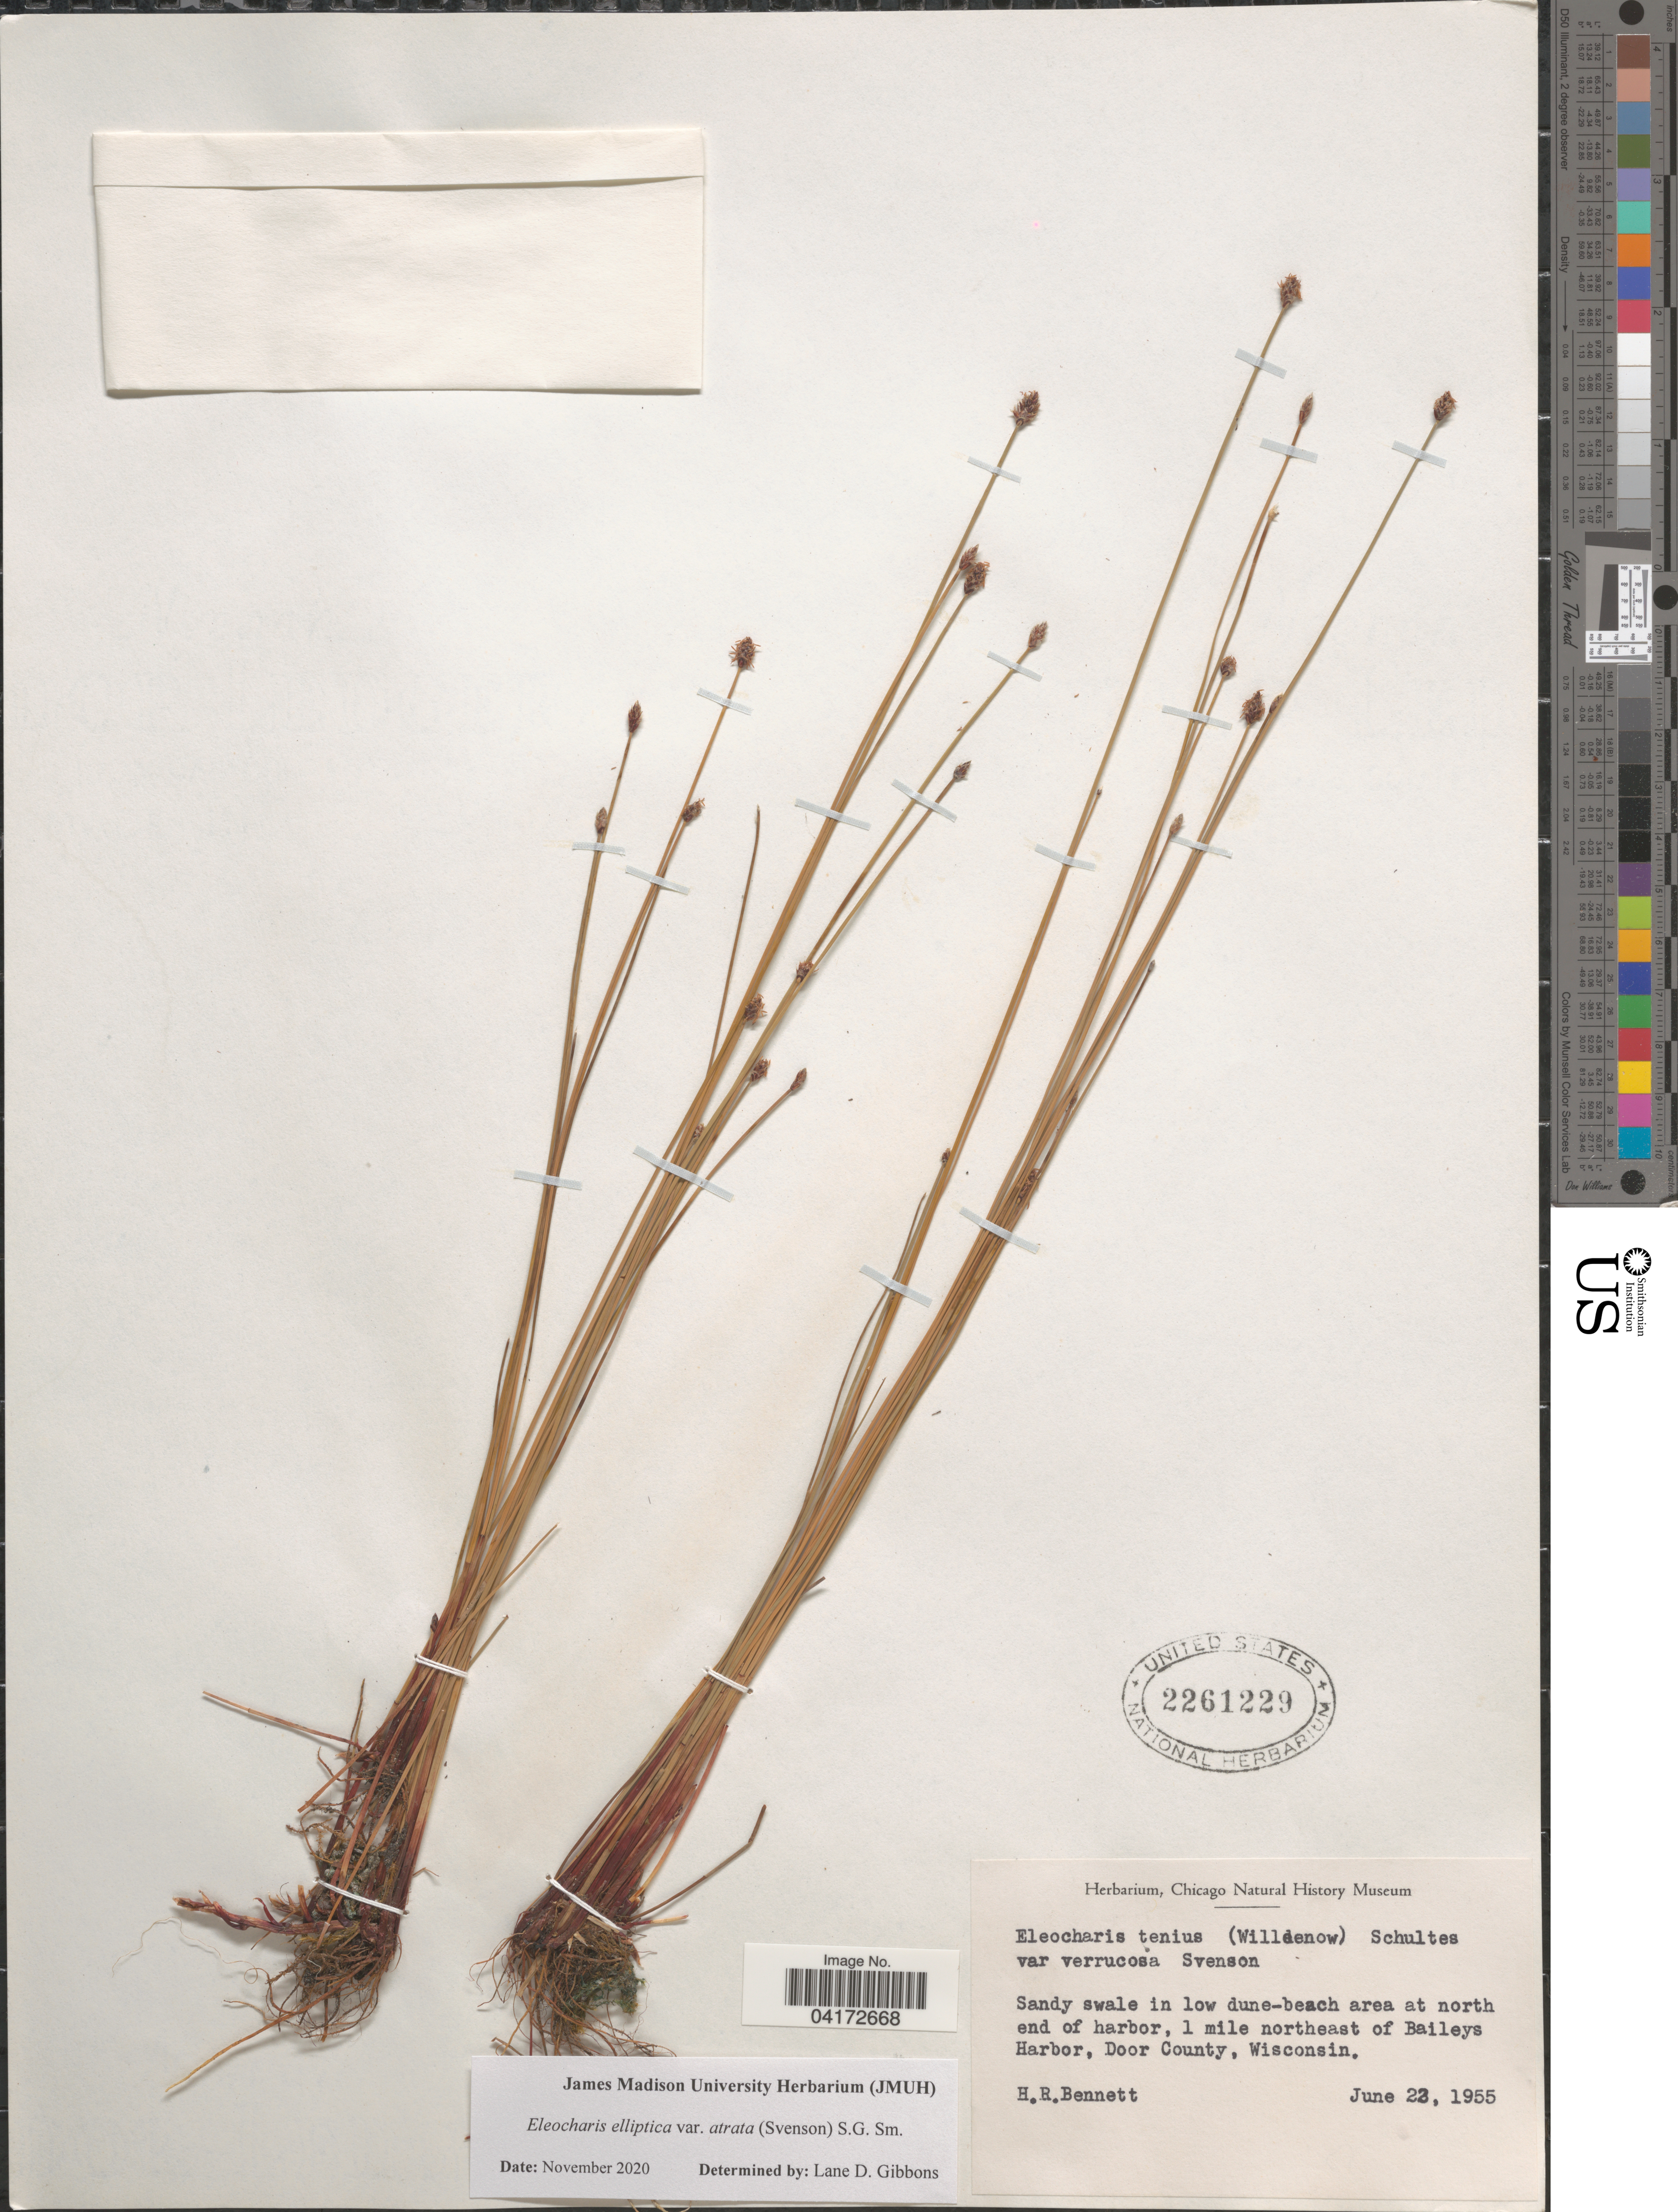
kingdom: Plantae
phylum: Tracheophyta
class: Liliopsida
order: Poales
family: Cyperaceae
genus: Eleocharis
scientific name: Eleocharis elliptica var. atrata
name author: (Svenson) S.G. Sm.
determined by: Gibbons, Lane D.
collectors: H. R. Bennett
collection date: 1955-06-22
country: United States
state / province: Wisconsin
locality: Sandy swale in low dune-beach area at north end of harbor, 1 mile northeast of Baileys Harbor, Door County.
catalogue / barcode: US 2261229